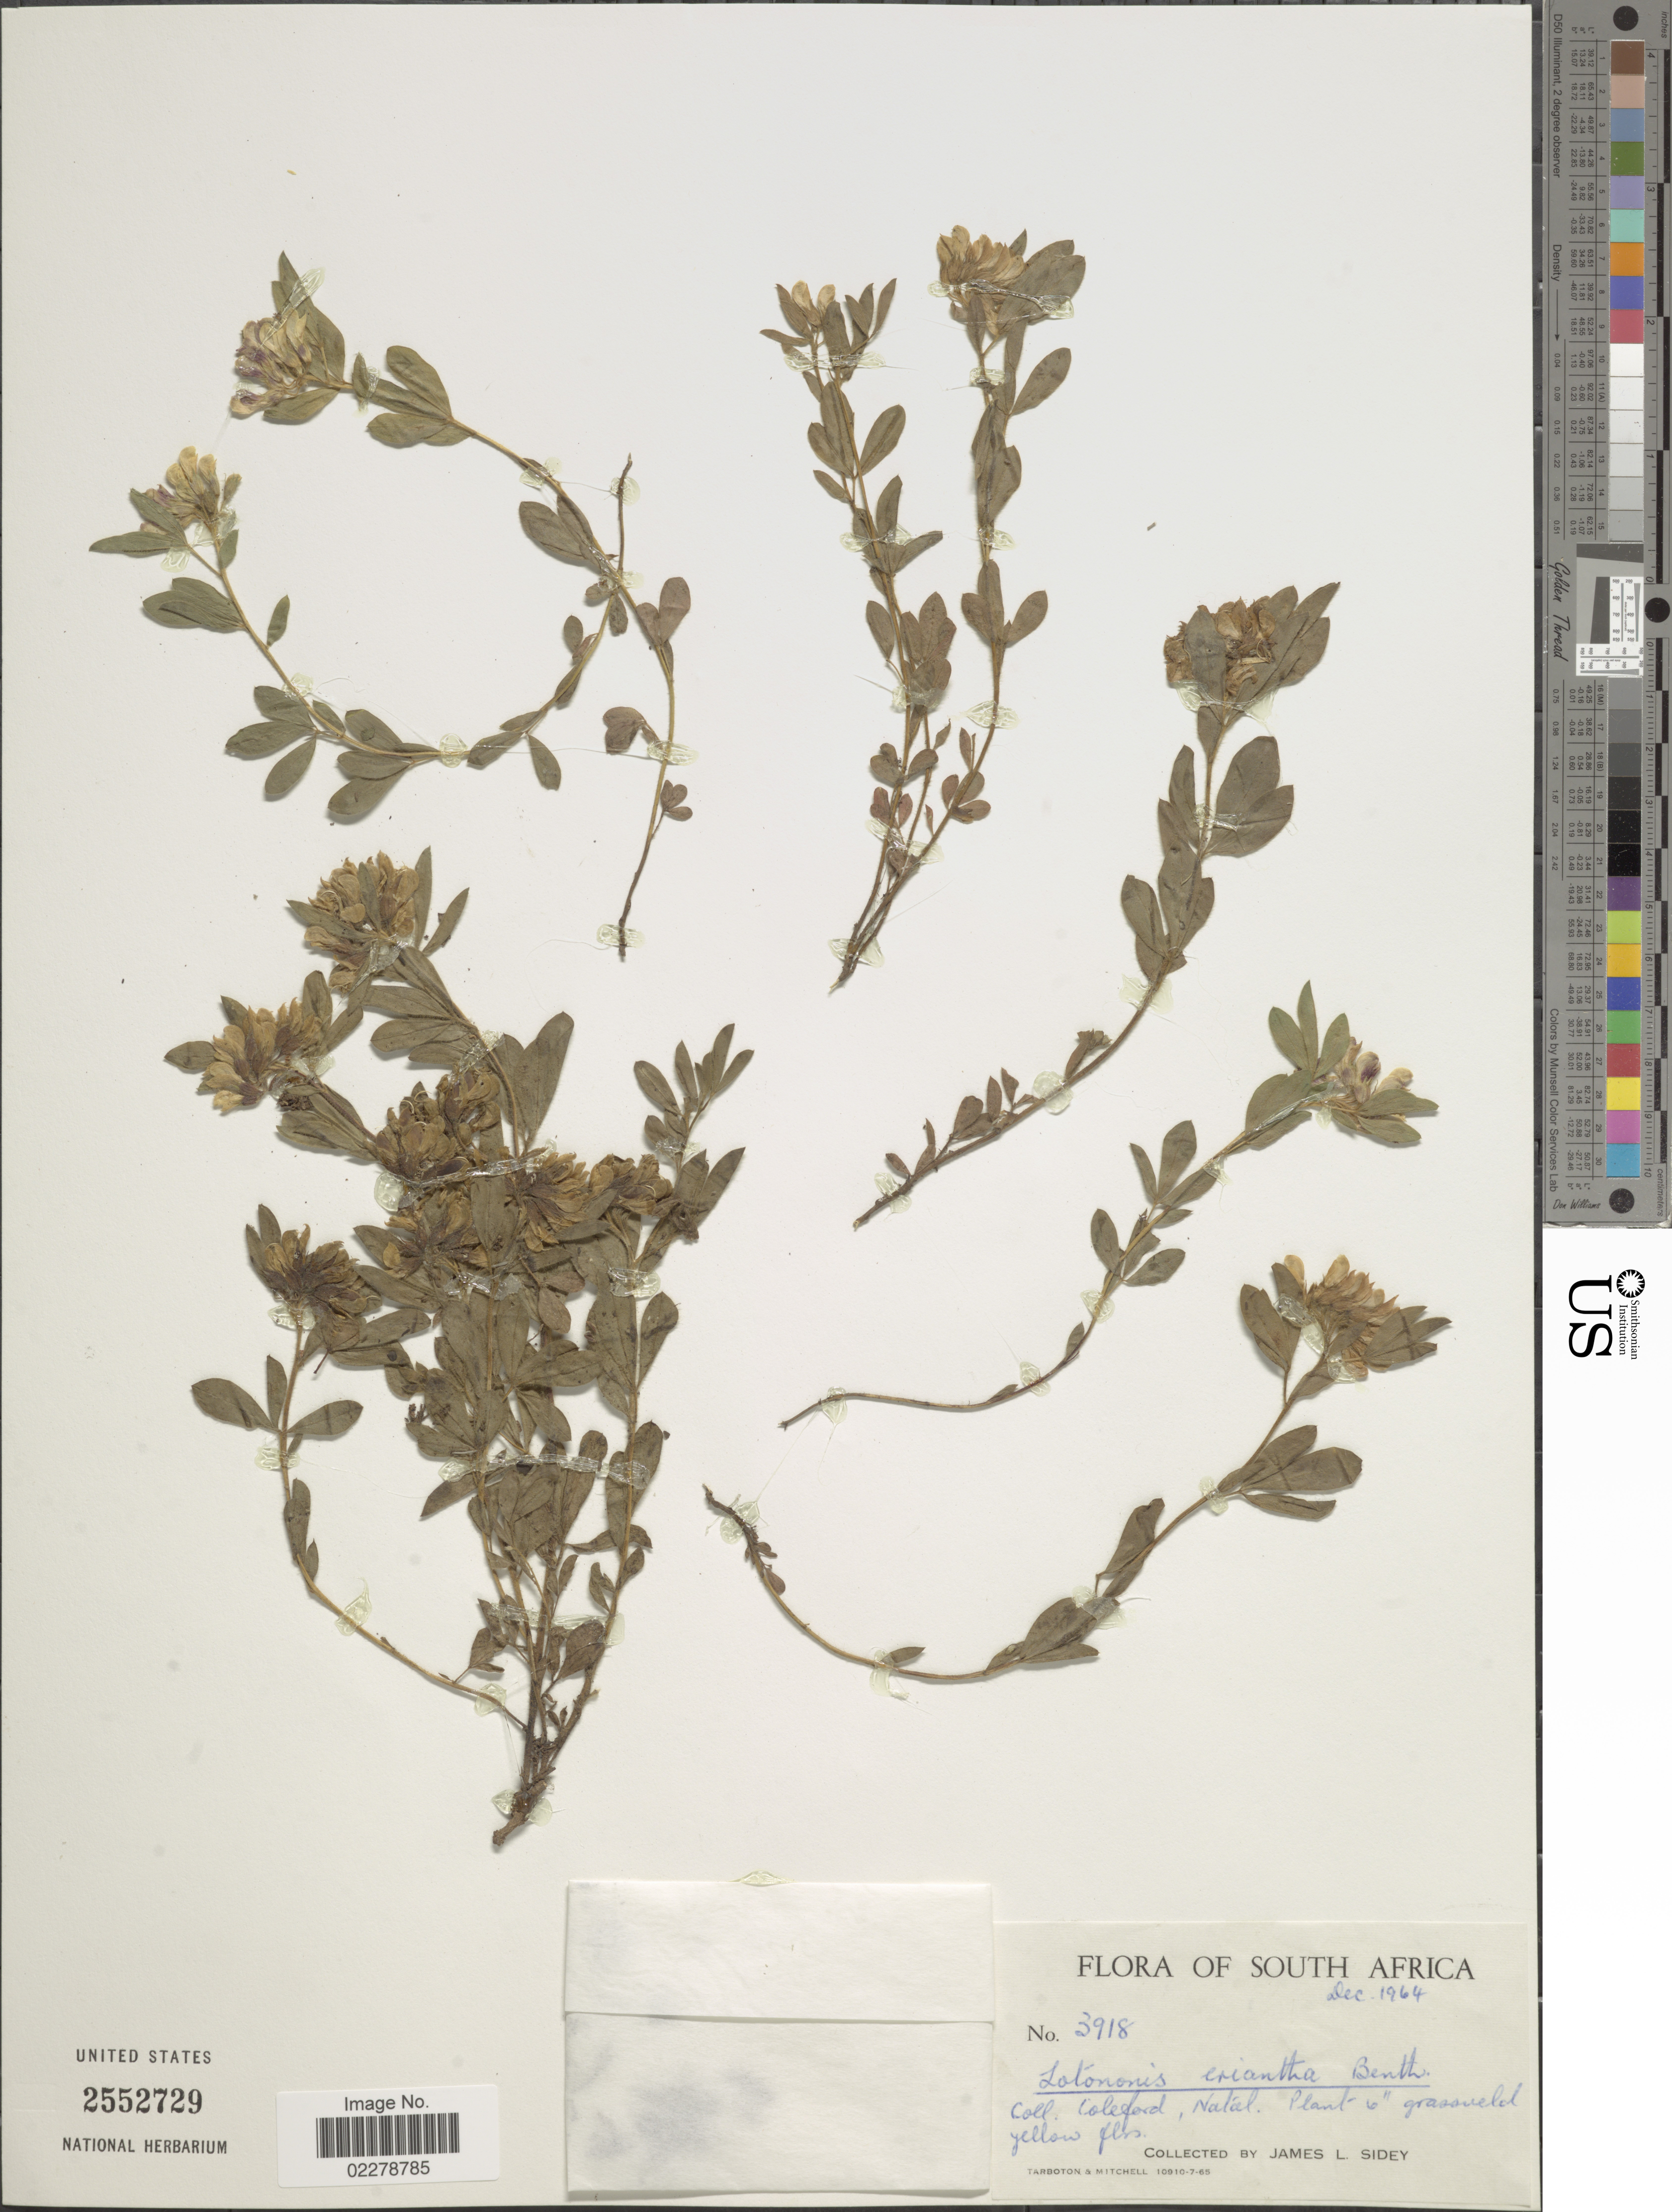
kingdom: Plantae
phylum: Tracheophyta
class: Magnoliopsida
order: Fabales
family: Fabaceae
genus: Lotononis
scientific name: Lotononis eriantha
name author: Benth.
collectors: J. L. Sidey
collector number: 3918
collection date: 1964-12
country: South Africa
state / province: KwaZulu-Natal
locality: Coleford, Natal.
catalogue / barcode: US 2552729